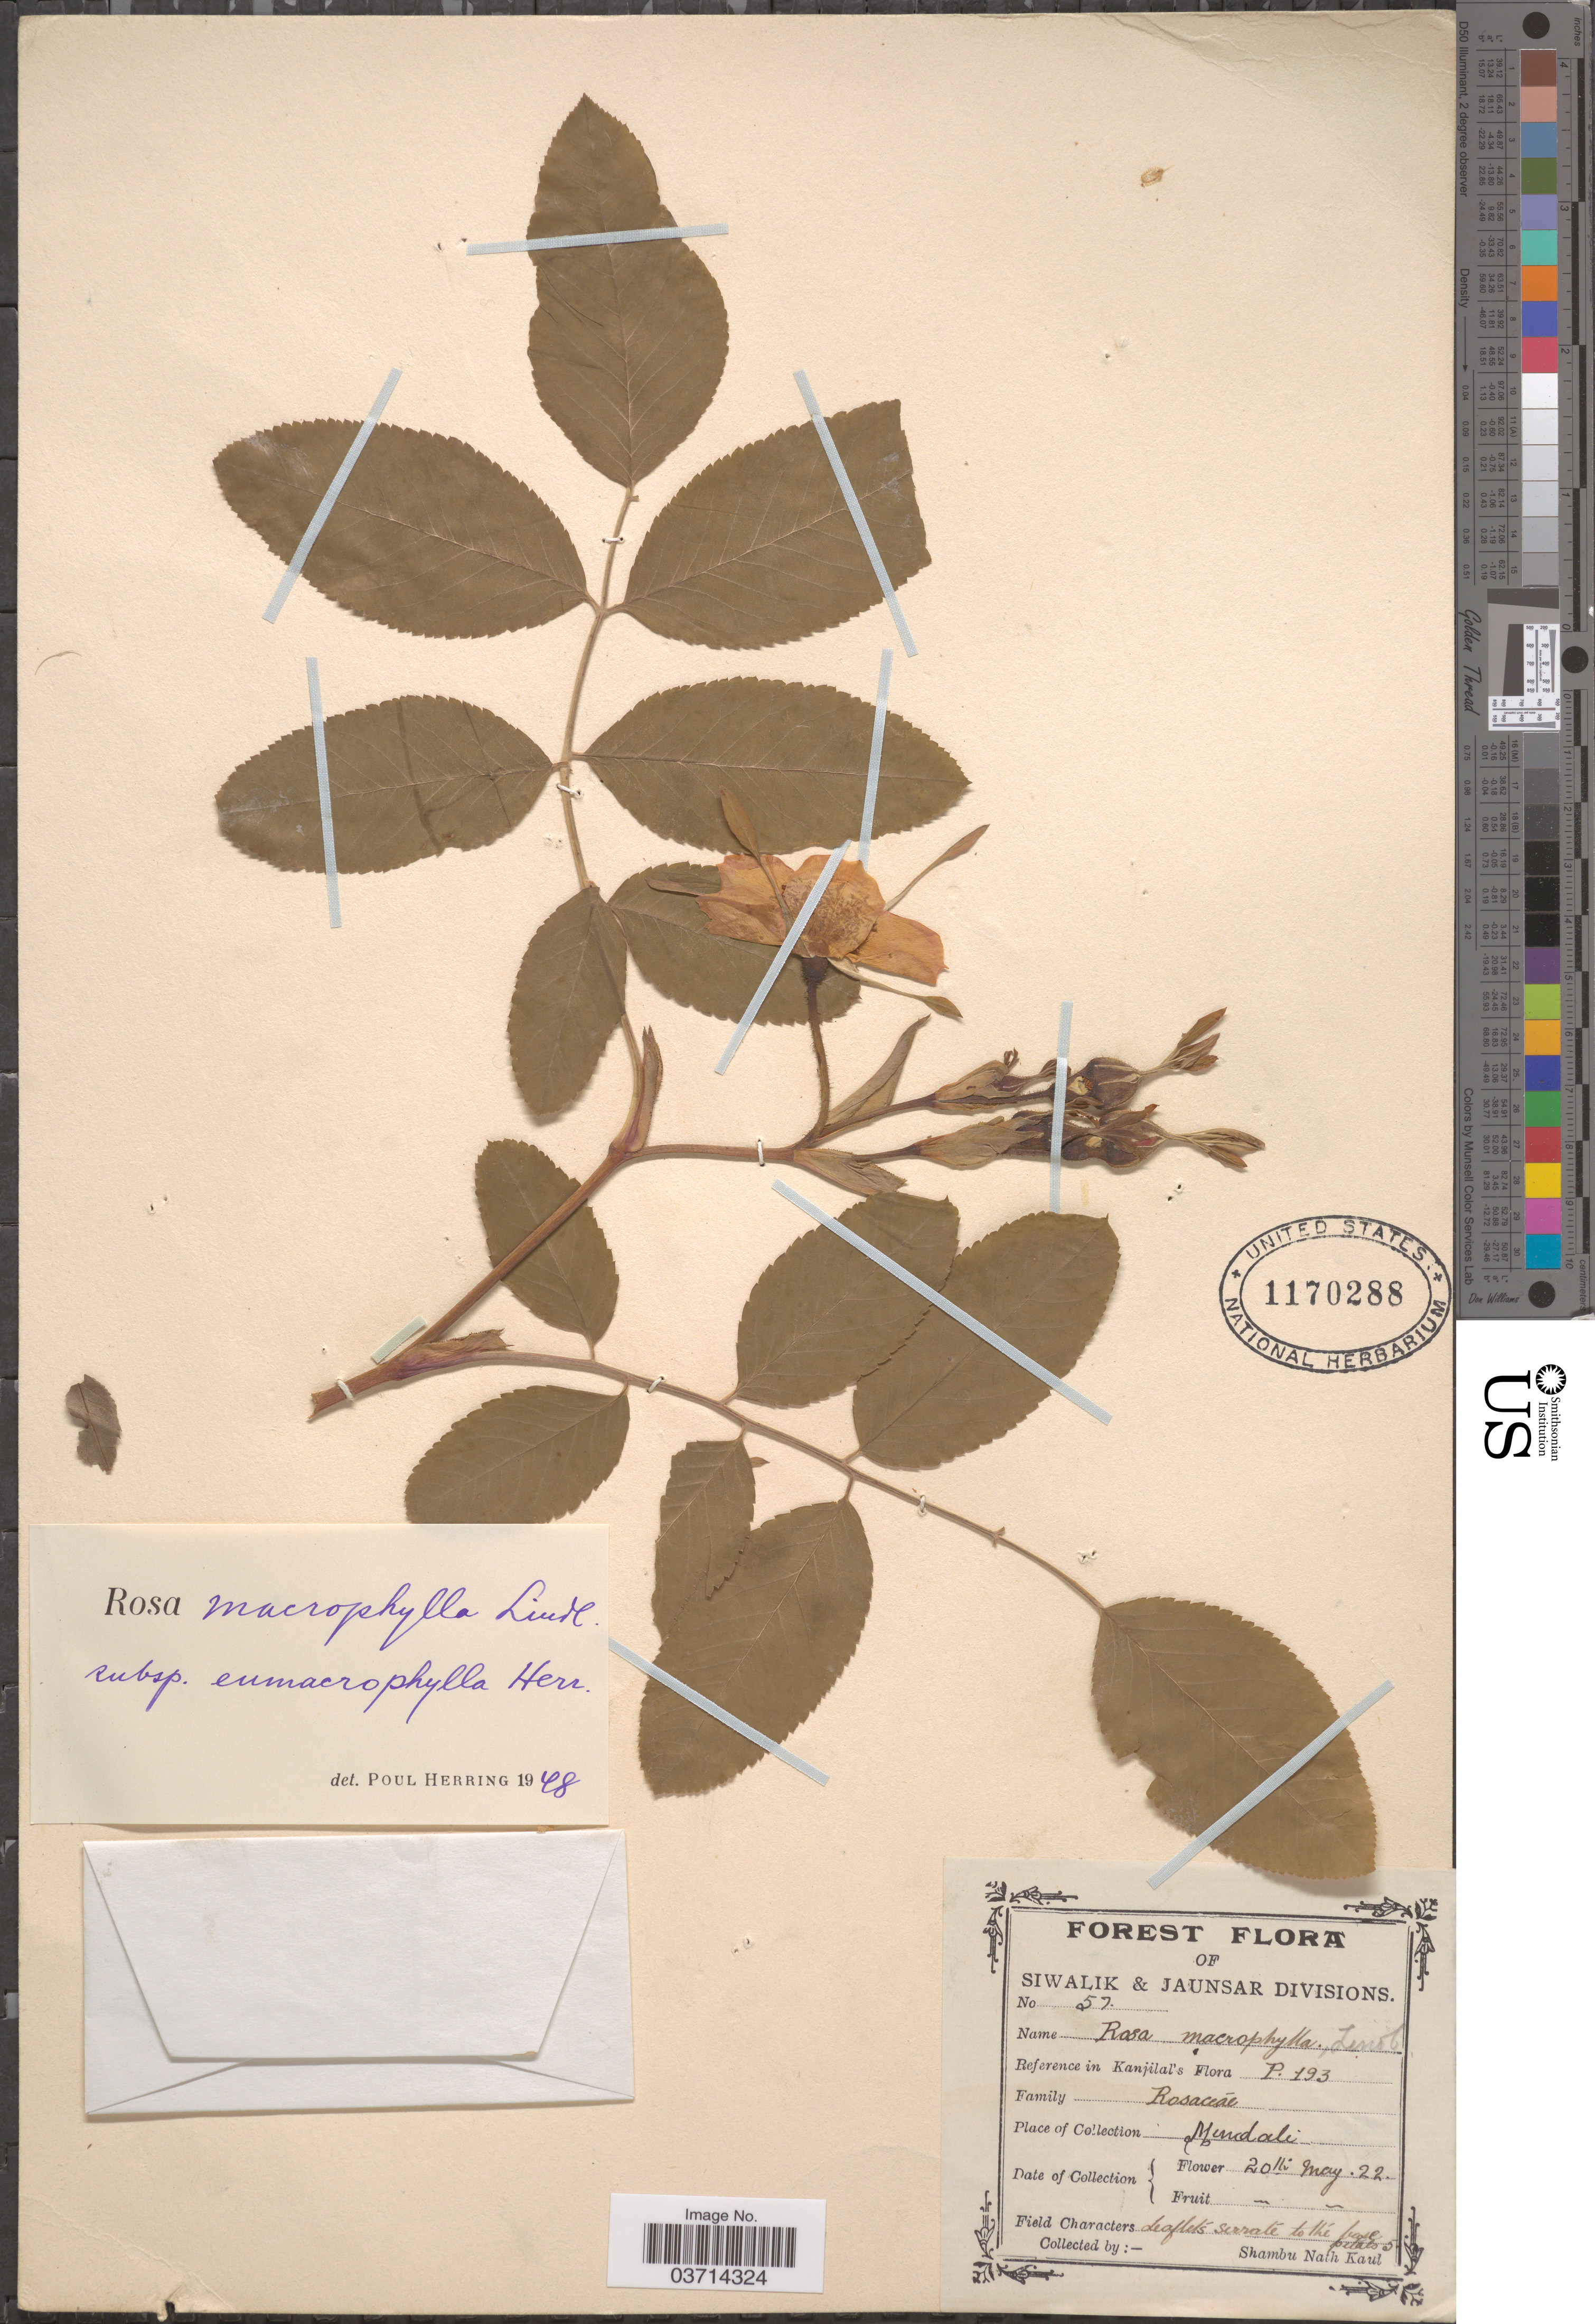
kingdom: Plantae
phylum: Tracheophyta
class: Magnoliopsida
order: Rosales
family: Rosaceae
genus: Rosa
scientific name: Rosa macrophylla var. macrophylla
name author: Lindl.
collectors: S. Kaul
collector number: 57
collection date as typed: Transcribed d/m/y: 20/5/22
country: India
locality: Siwalik & Jaunsar Divisions. Mundali.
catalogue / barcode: US 1170288